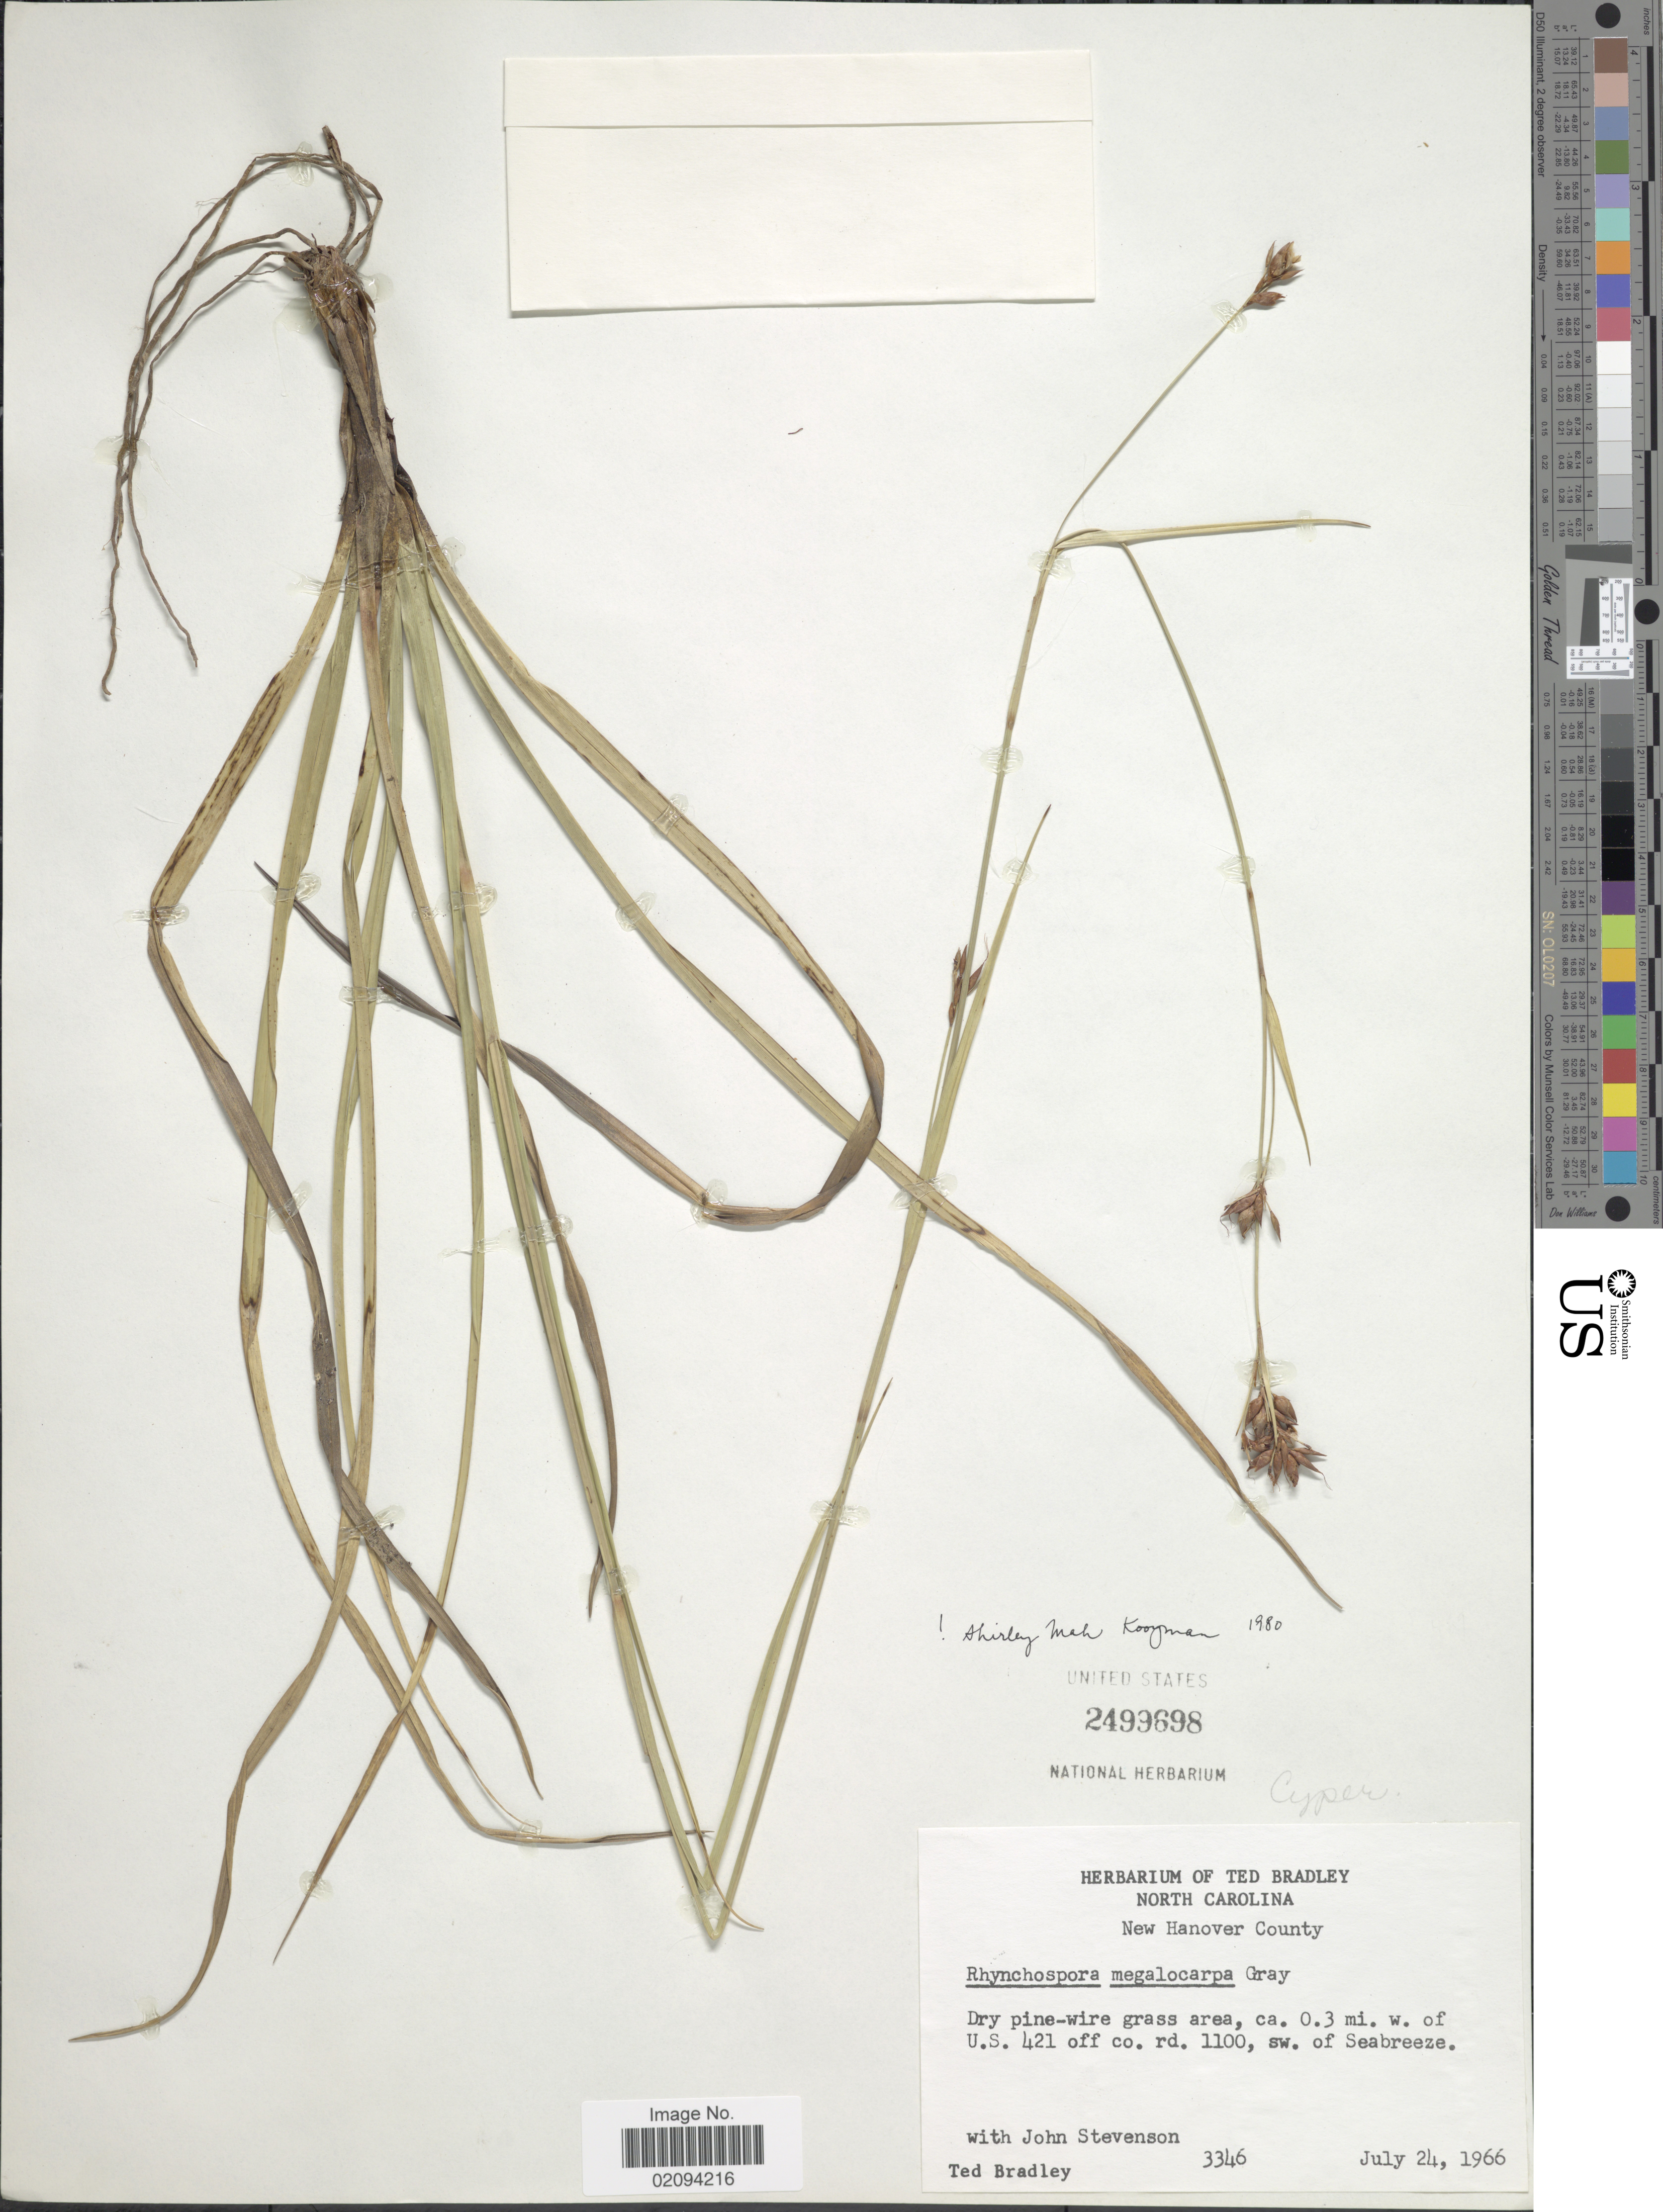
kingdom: Plantae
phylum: Tracheophyta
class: Liliopsida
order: Poales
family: Cyperaceae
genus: Rhynchospora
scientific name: Rhynchospora megalocarpa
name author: A. Gray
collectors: T. Bradley & J. Stevenson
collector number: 3346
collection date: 1966-07-24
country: United States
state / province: North Carolina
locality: New Hanover County. Dry pine-wire grass area, ca. 0.3 mi. w. of U.S. 421 off co. rd. 1100, sw. of Seabreeze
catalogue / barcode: US 2499698